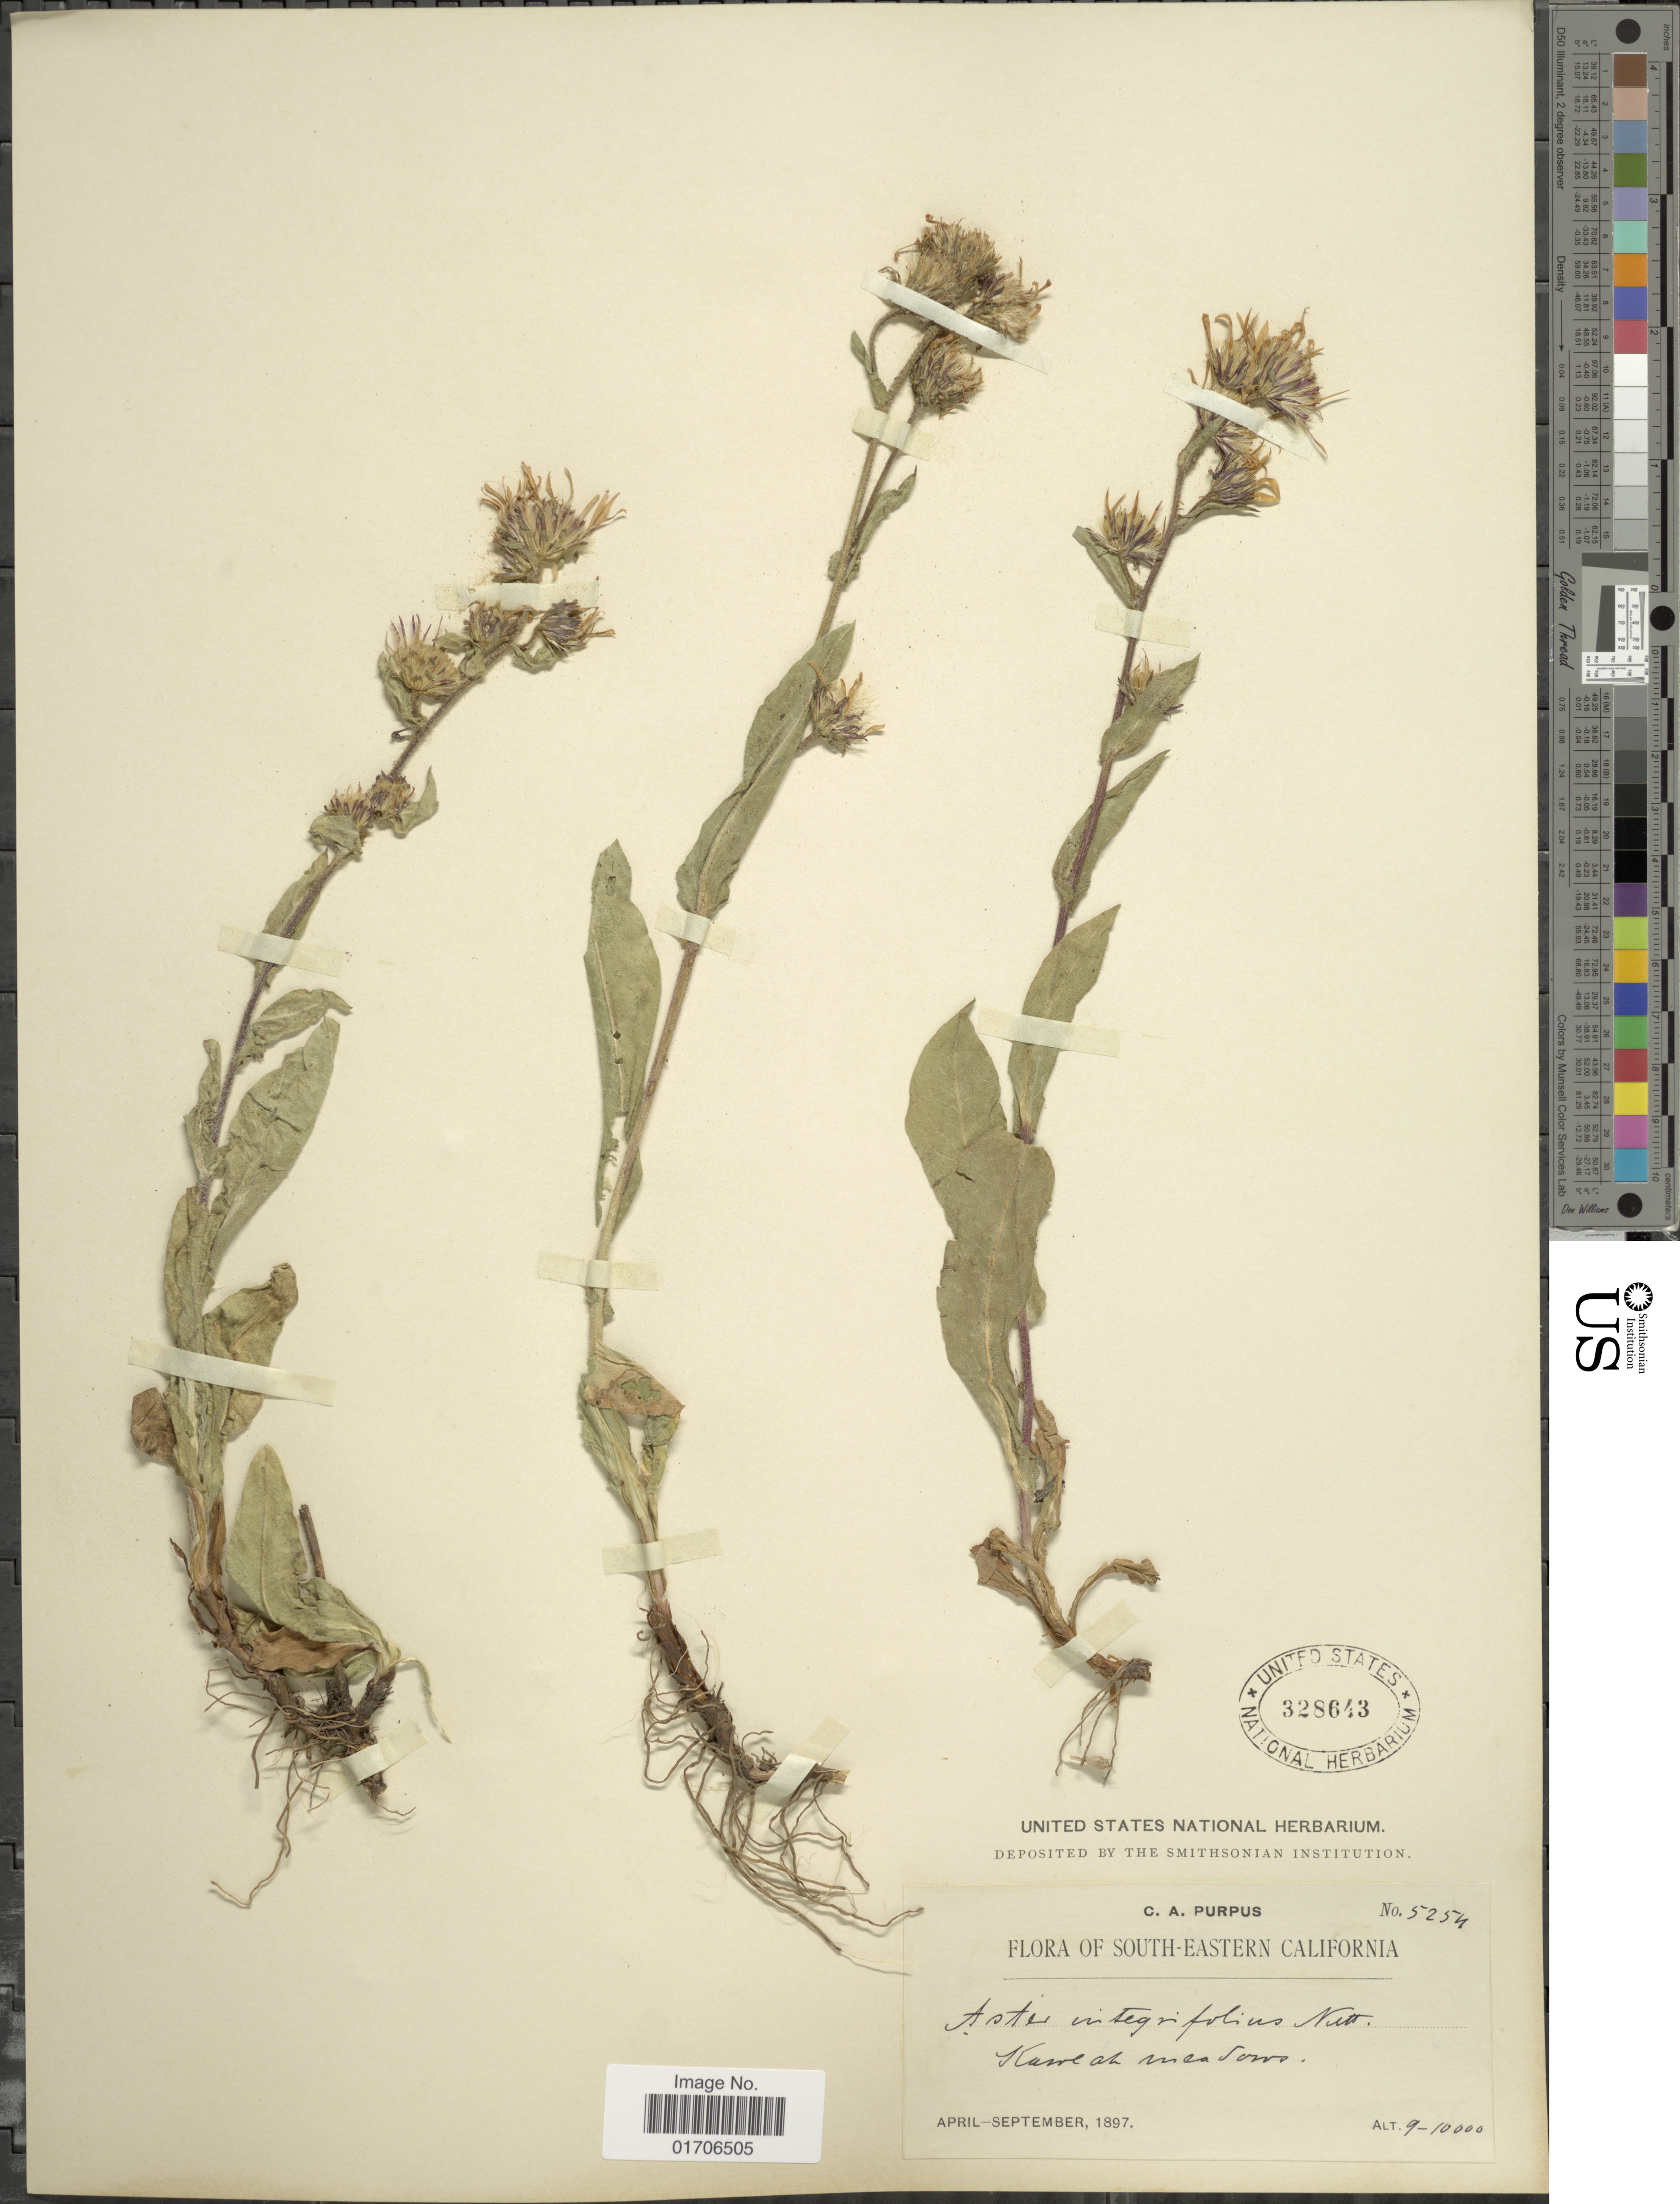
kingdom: Plantae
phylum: Tracheophyta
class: Magnoliopsida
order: Asterales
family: Asteraceae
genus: Eurybia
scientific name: Eurybia integrifolia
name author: (Nutt.) G.L. Nesom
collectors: C. A. Purpus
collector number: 5254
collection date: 1897-04/1897-09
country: United States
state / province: California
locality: South-Eastern California. Kaweah meadows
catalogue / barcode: US 328643